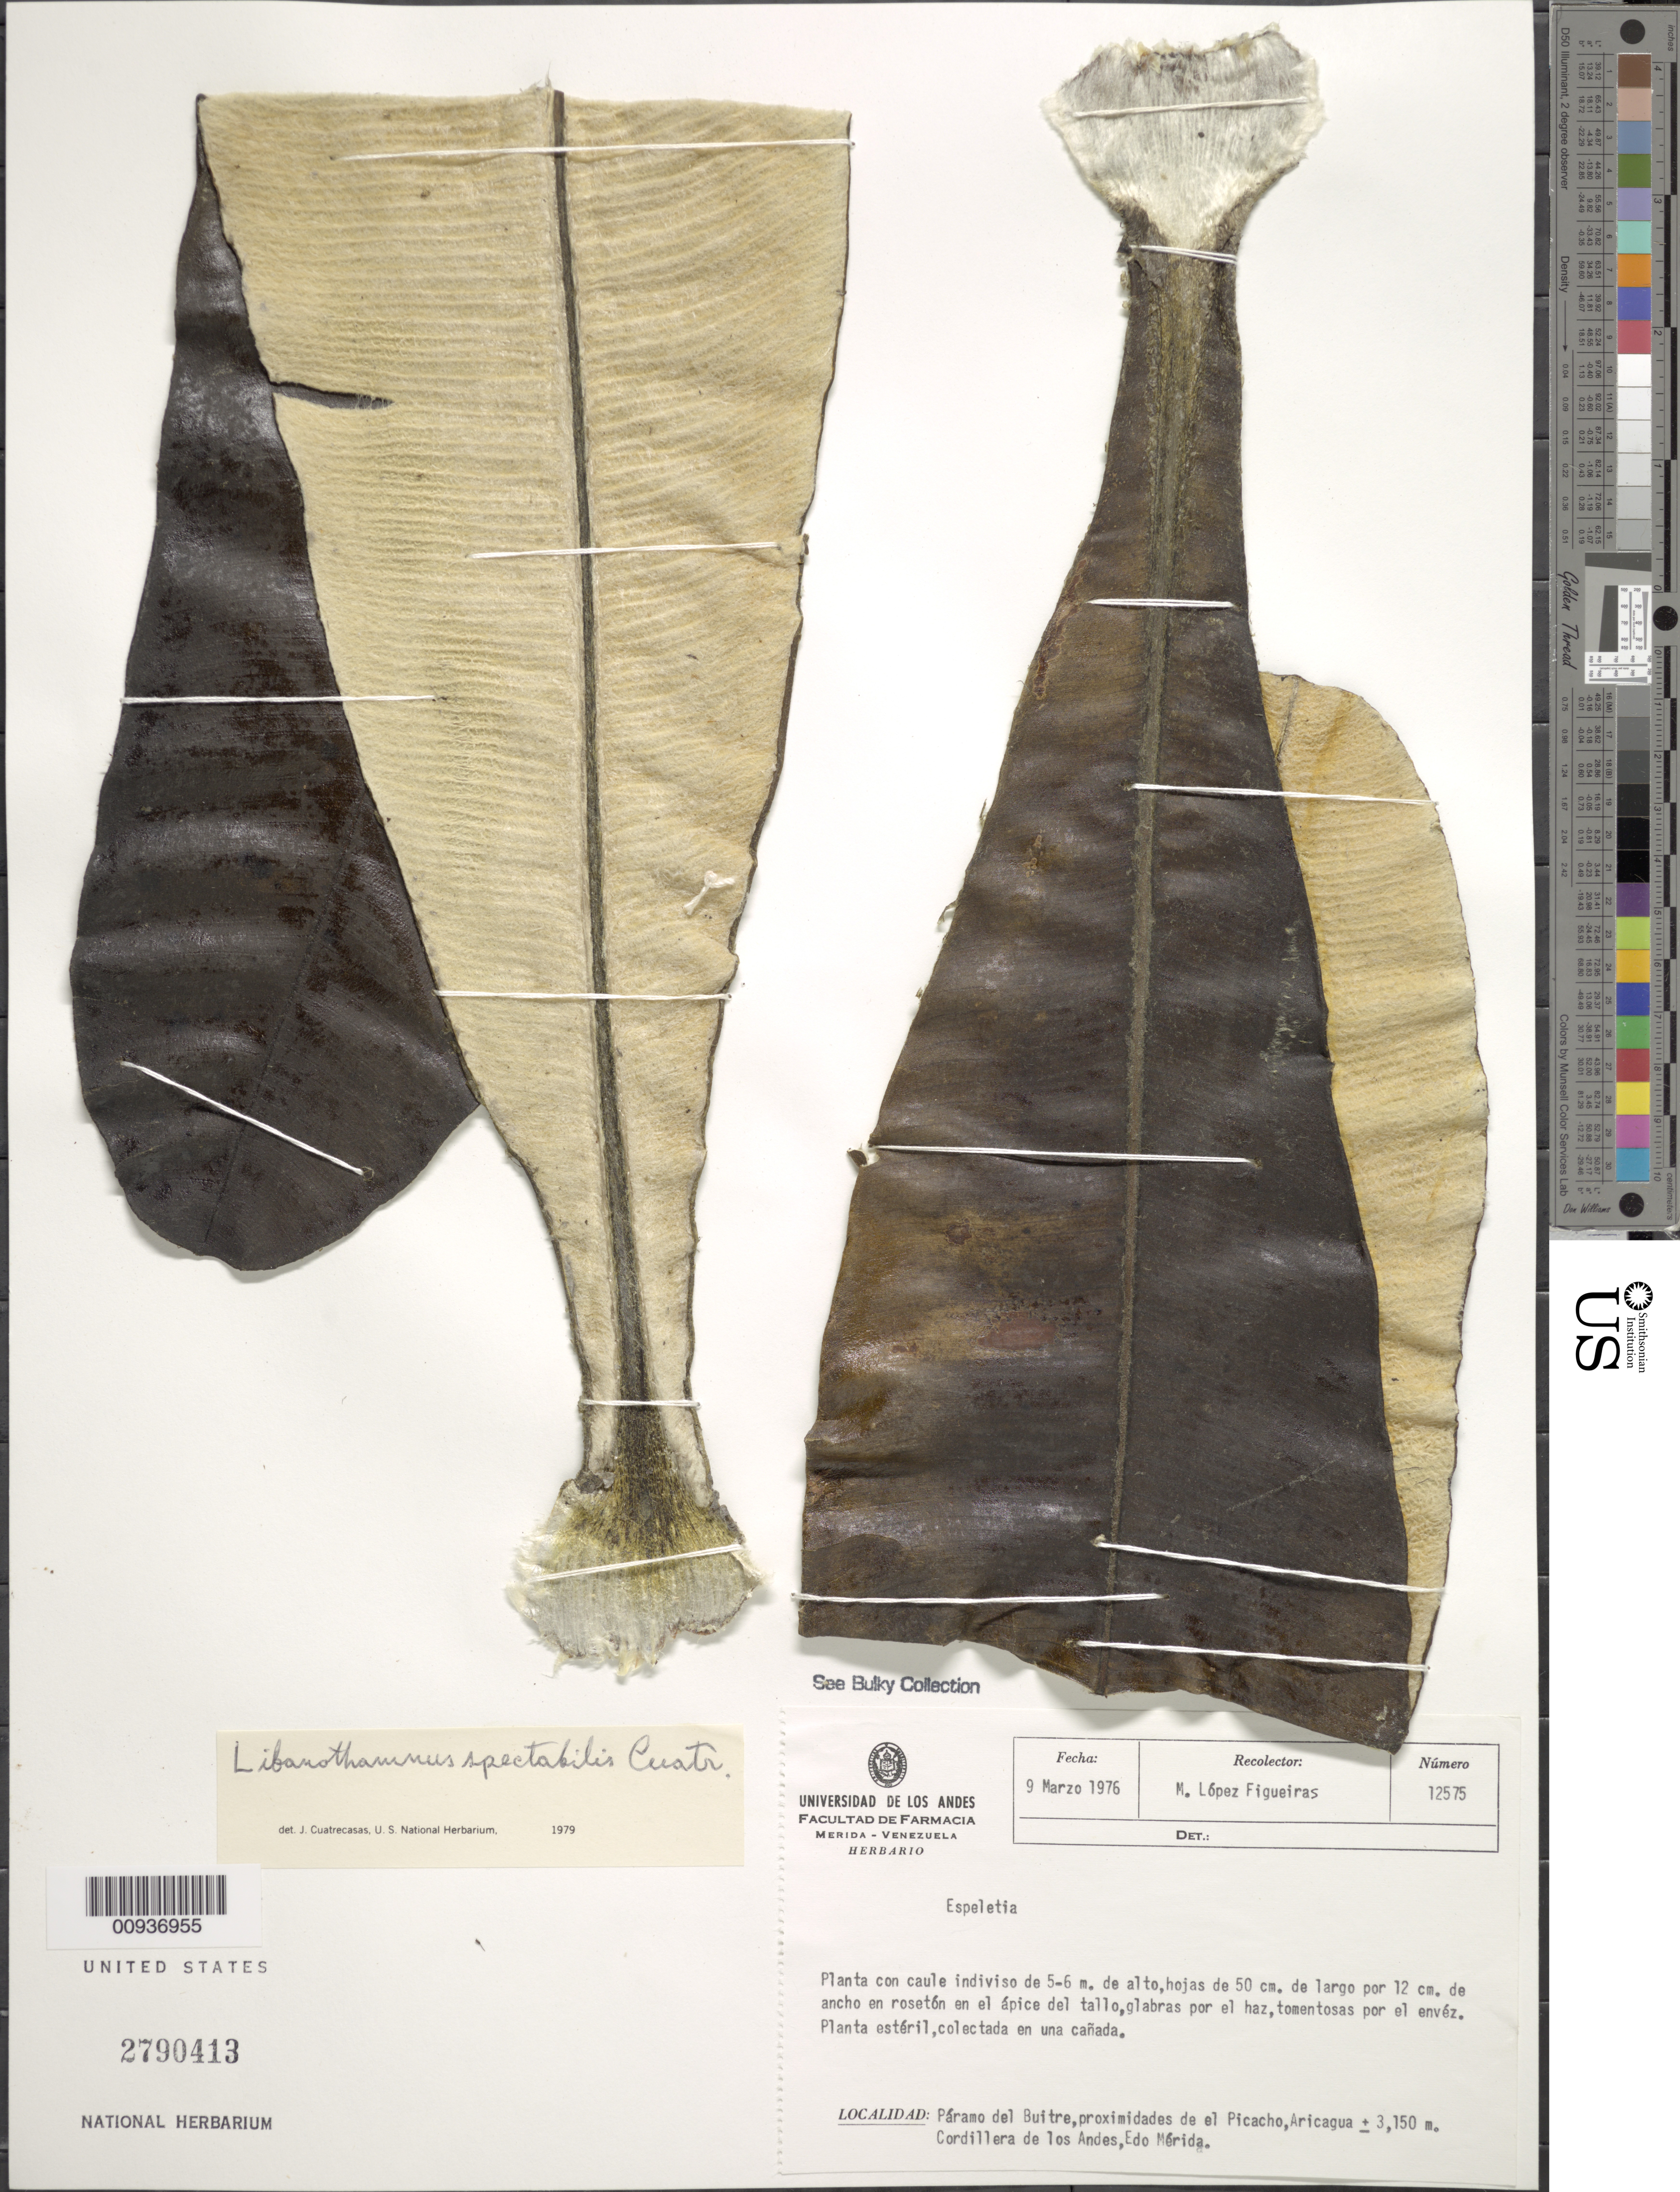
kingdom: Plantae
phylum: Tracheophyta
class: Magnoliopsida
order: Asterales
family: Asteraceae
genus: Libanothamnus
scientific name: Libanothamnus spectabilis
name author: (Cuatrec.) Cuatrec.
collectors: M. López Figueiras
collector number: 12575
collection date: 1976-03-09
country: Venezuela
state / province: Mérida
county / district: Aricagua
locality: Páramo del Buitre. Proximidades de el Picacho, Aricagua, Cordillera de los Andes.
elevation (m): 3150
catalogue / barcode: US 2790413